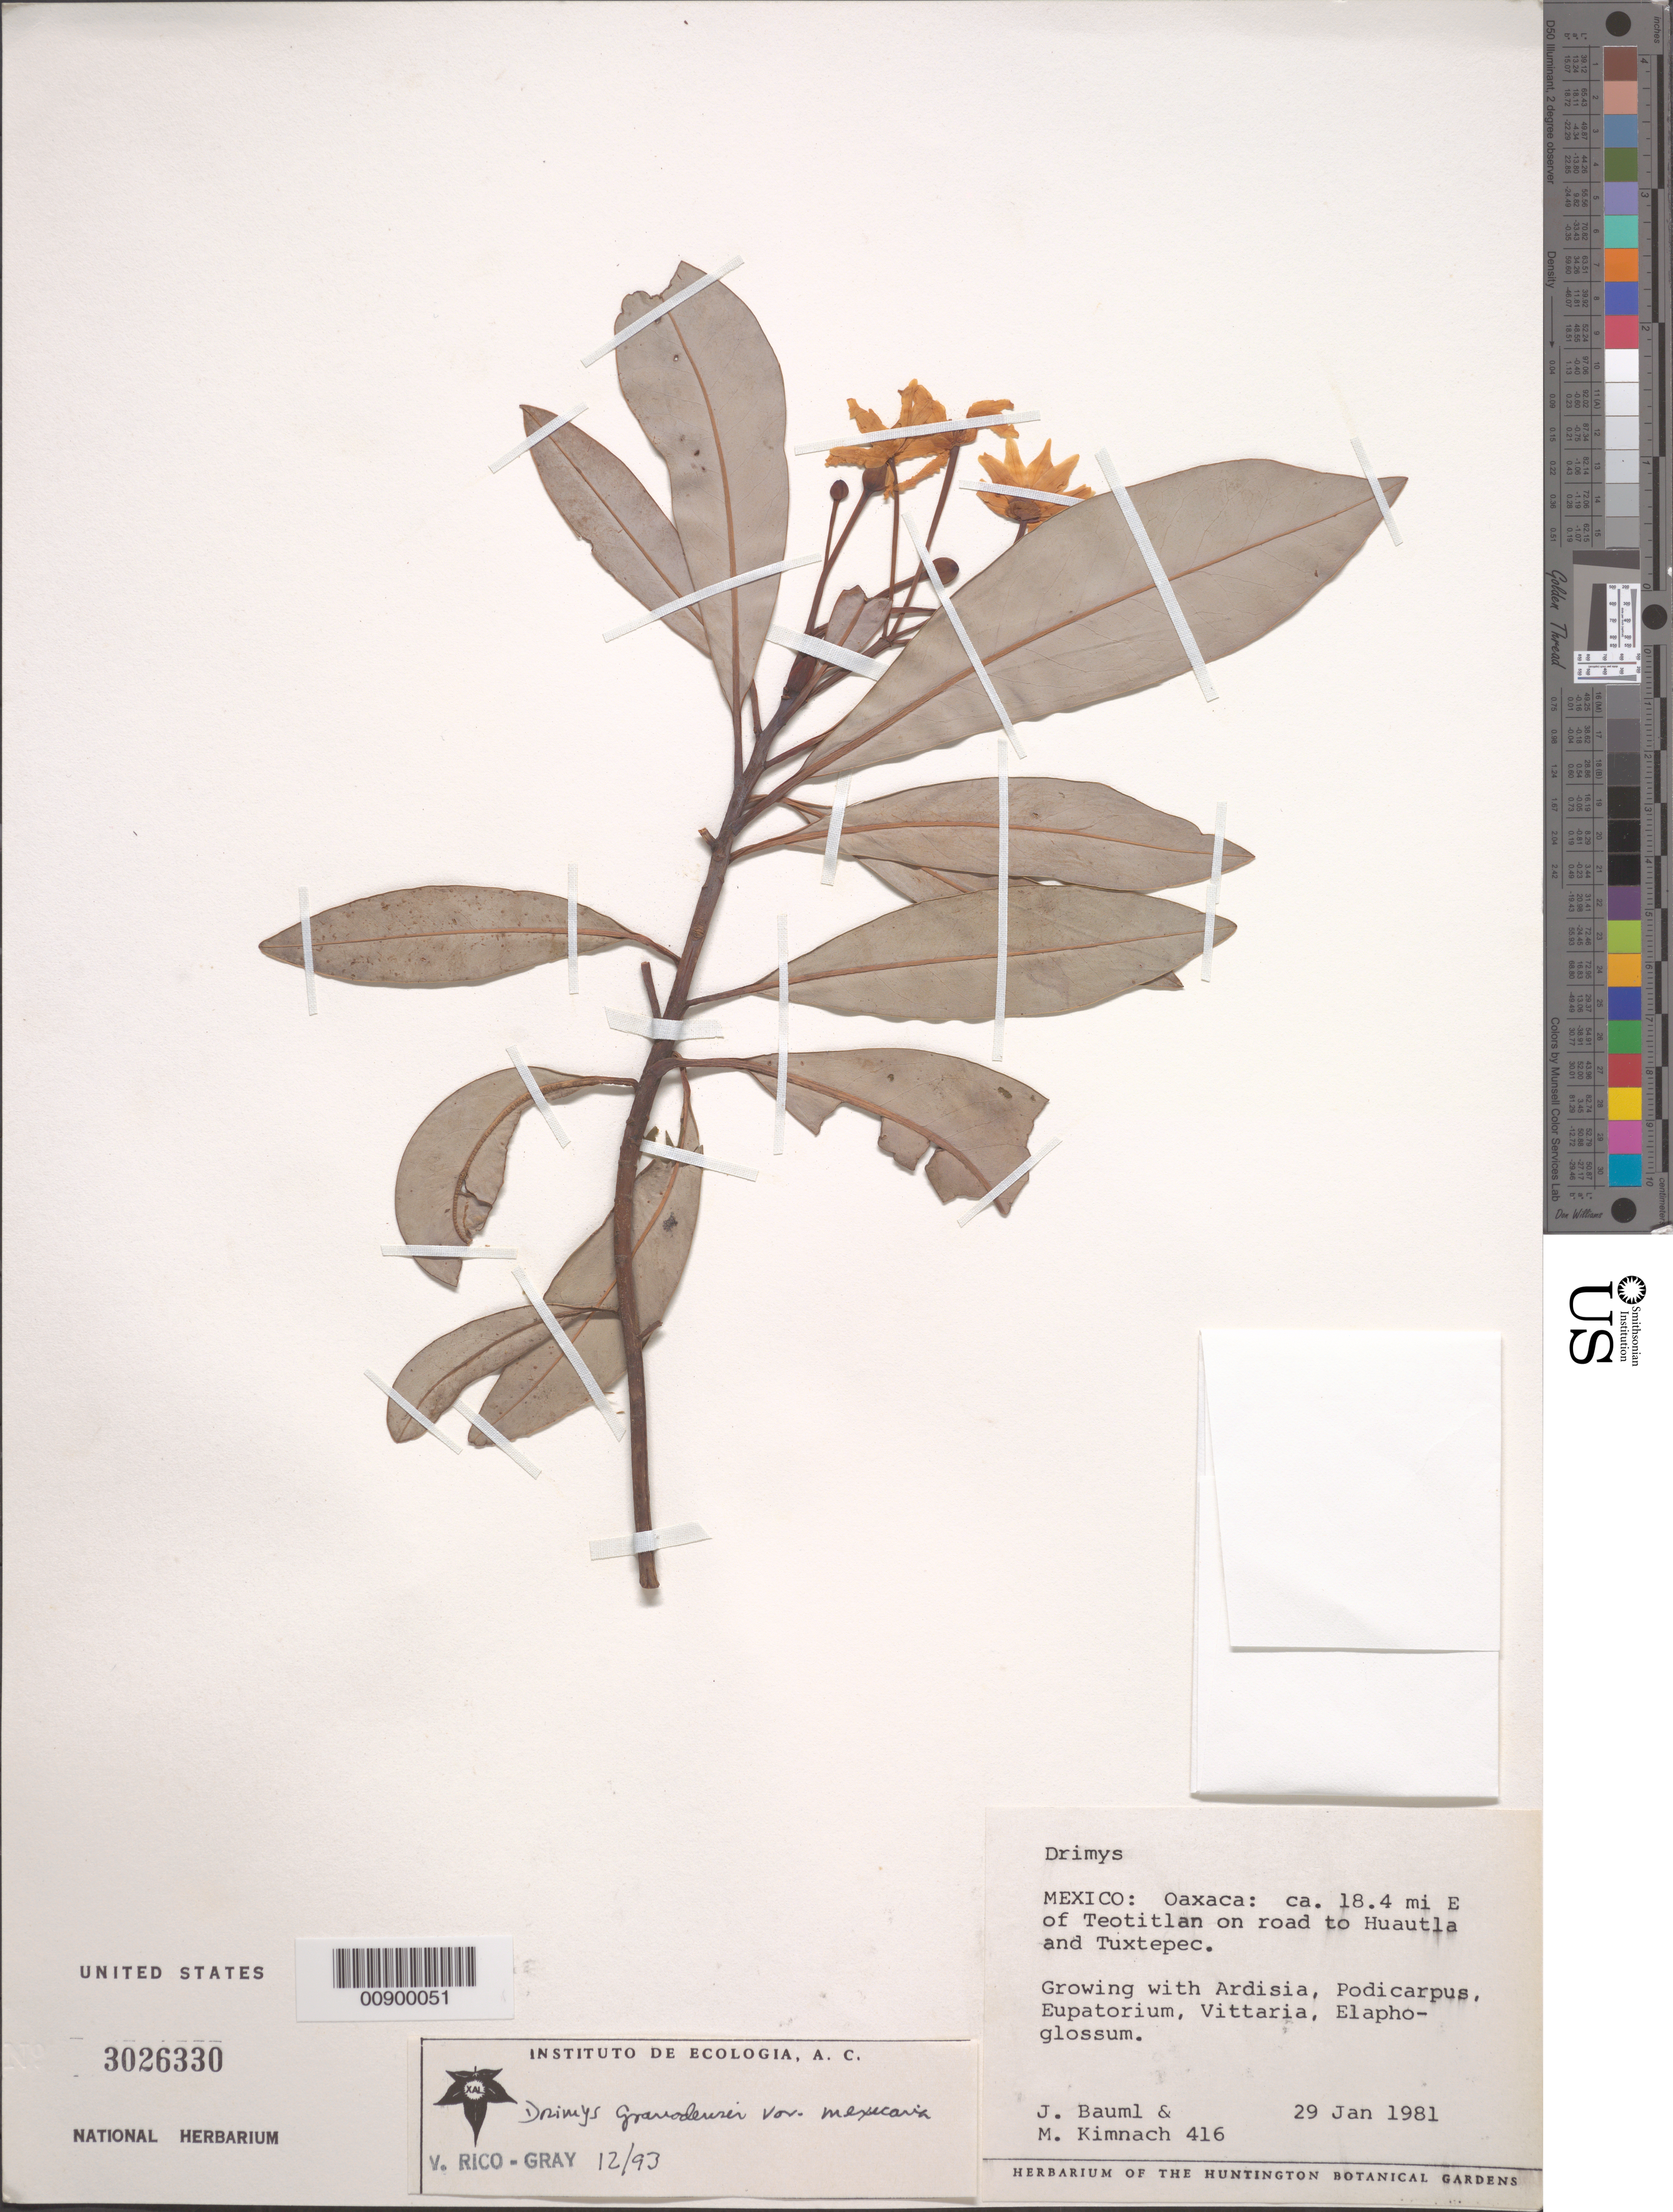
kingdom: Plantae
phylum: Tracheophyta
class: Magnoliopsida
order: Canellales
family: Winteraceae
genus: Drimys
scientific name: Drimys granadensis var. mexicana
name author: L. f.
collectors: J. Bauml & M. W. Kimnach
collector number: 416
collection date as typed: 29 Jan 1981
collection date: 1981-01-29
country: Mexico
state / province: Oaxaca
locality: Oaxaca: ca. 18.4 mi E of Teotitlan on road to Huautla and Tuxtepec.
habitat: Growing with Ardisia, Podicarpus, Eupatorium, Vittaria, Elaphoglossum.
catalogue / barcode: US 3026330